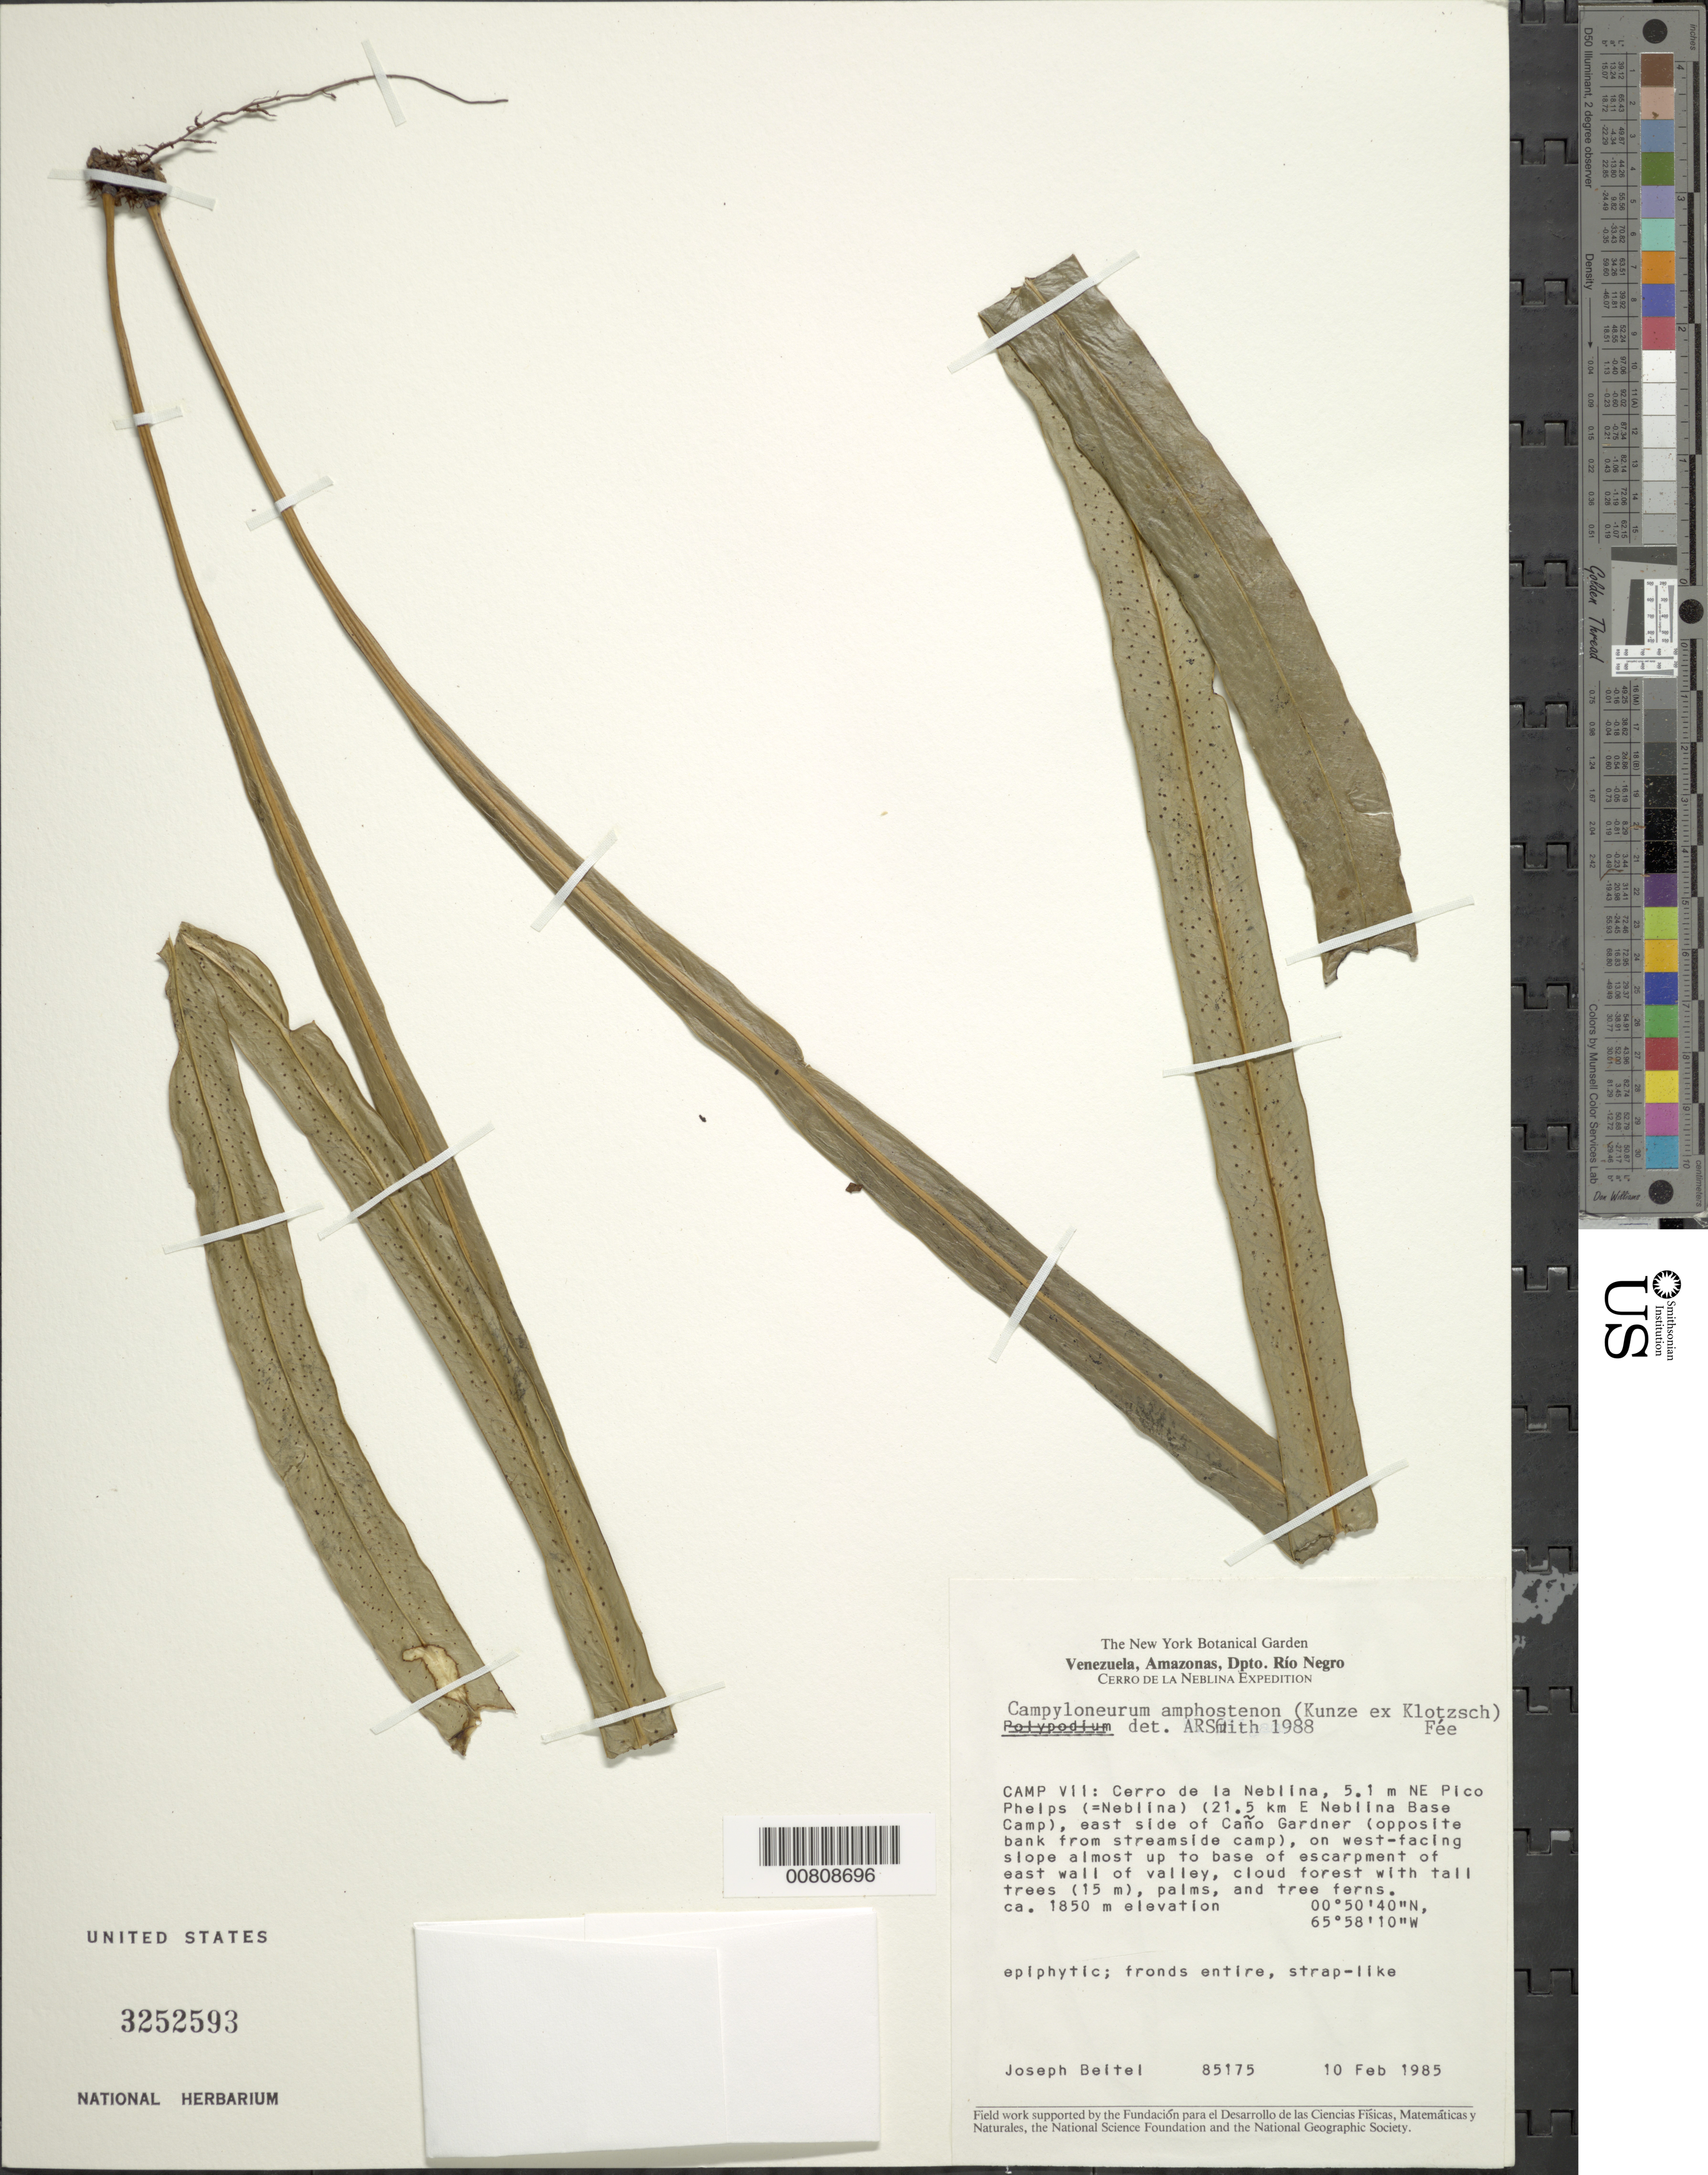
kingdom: Plantae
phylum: Tracheophyta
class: Polypodiopsida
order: Polypodiales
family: Polypodiaceae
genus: Campyloneurum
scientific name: Campyloneurum amphostenon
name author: (Kunze ex Klotzsch) Fée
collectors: J. M. Beitel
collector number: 85175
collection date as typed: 10-Feb-85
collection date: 1985-02-10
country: Venezuela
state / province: Amazonas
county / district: Río Negro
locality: Cerro de la Neblina, Camp VII, 5.1 km NE Pico Phelps (=Neblina), 21.5 km E Neblina Base Camp, E side of Caño Gardner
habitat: Cloud forest with tall trees (15 m), palms, and tree ferns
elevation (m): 1850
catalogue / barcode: US 3252593